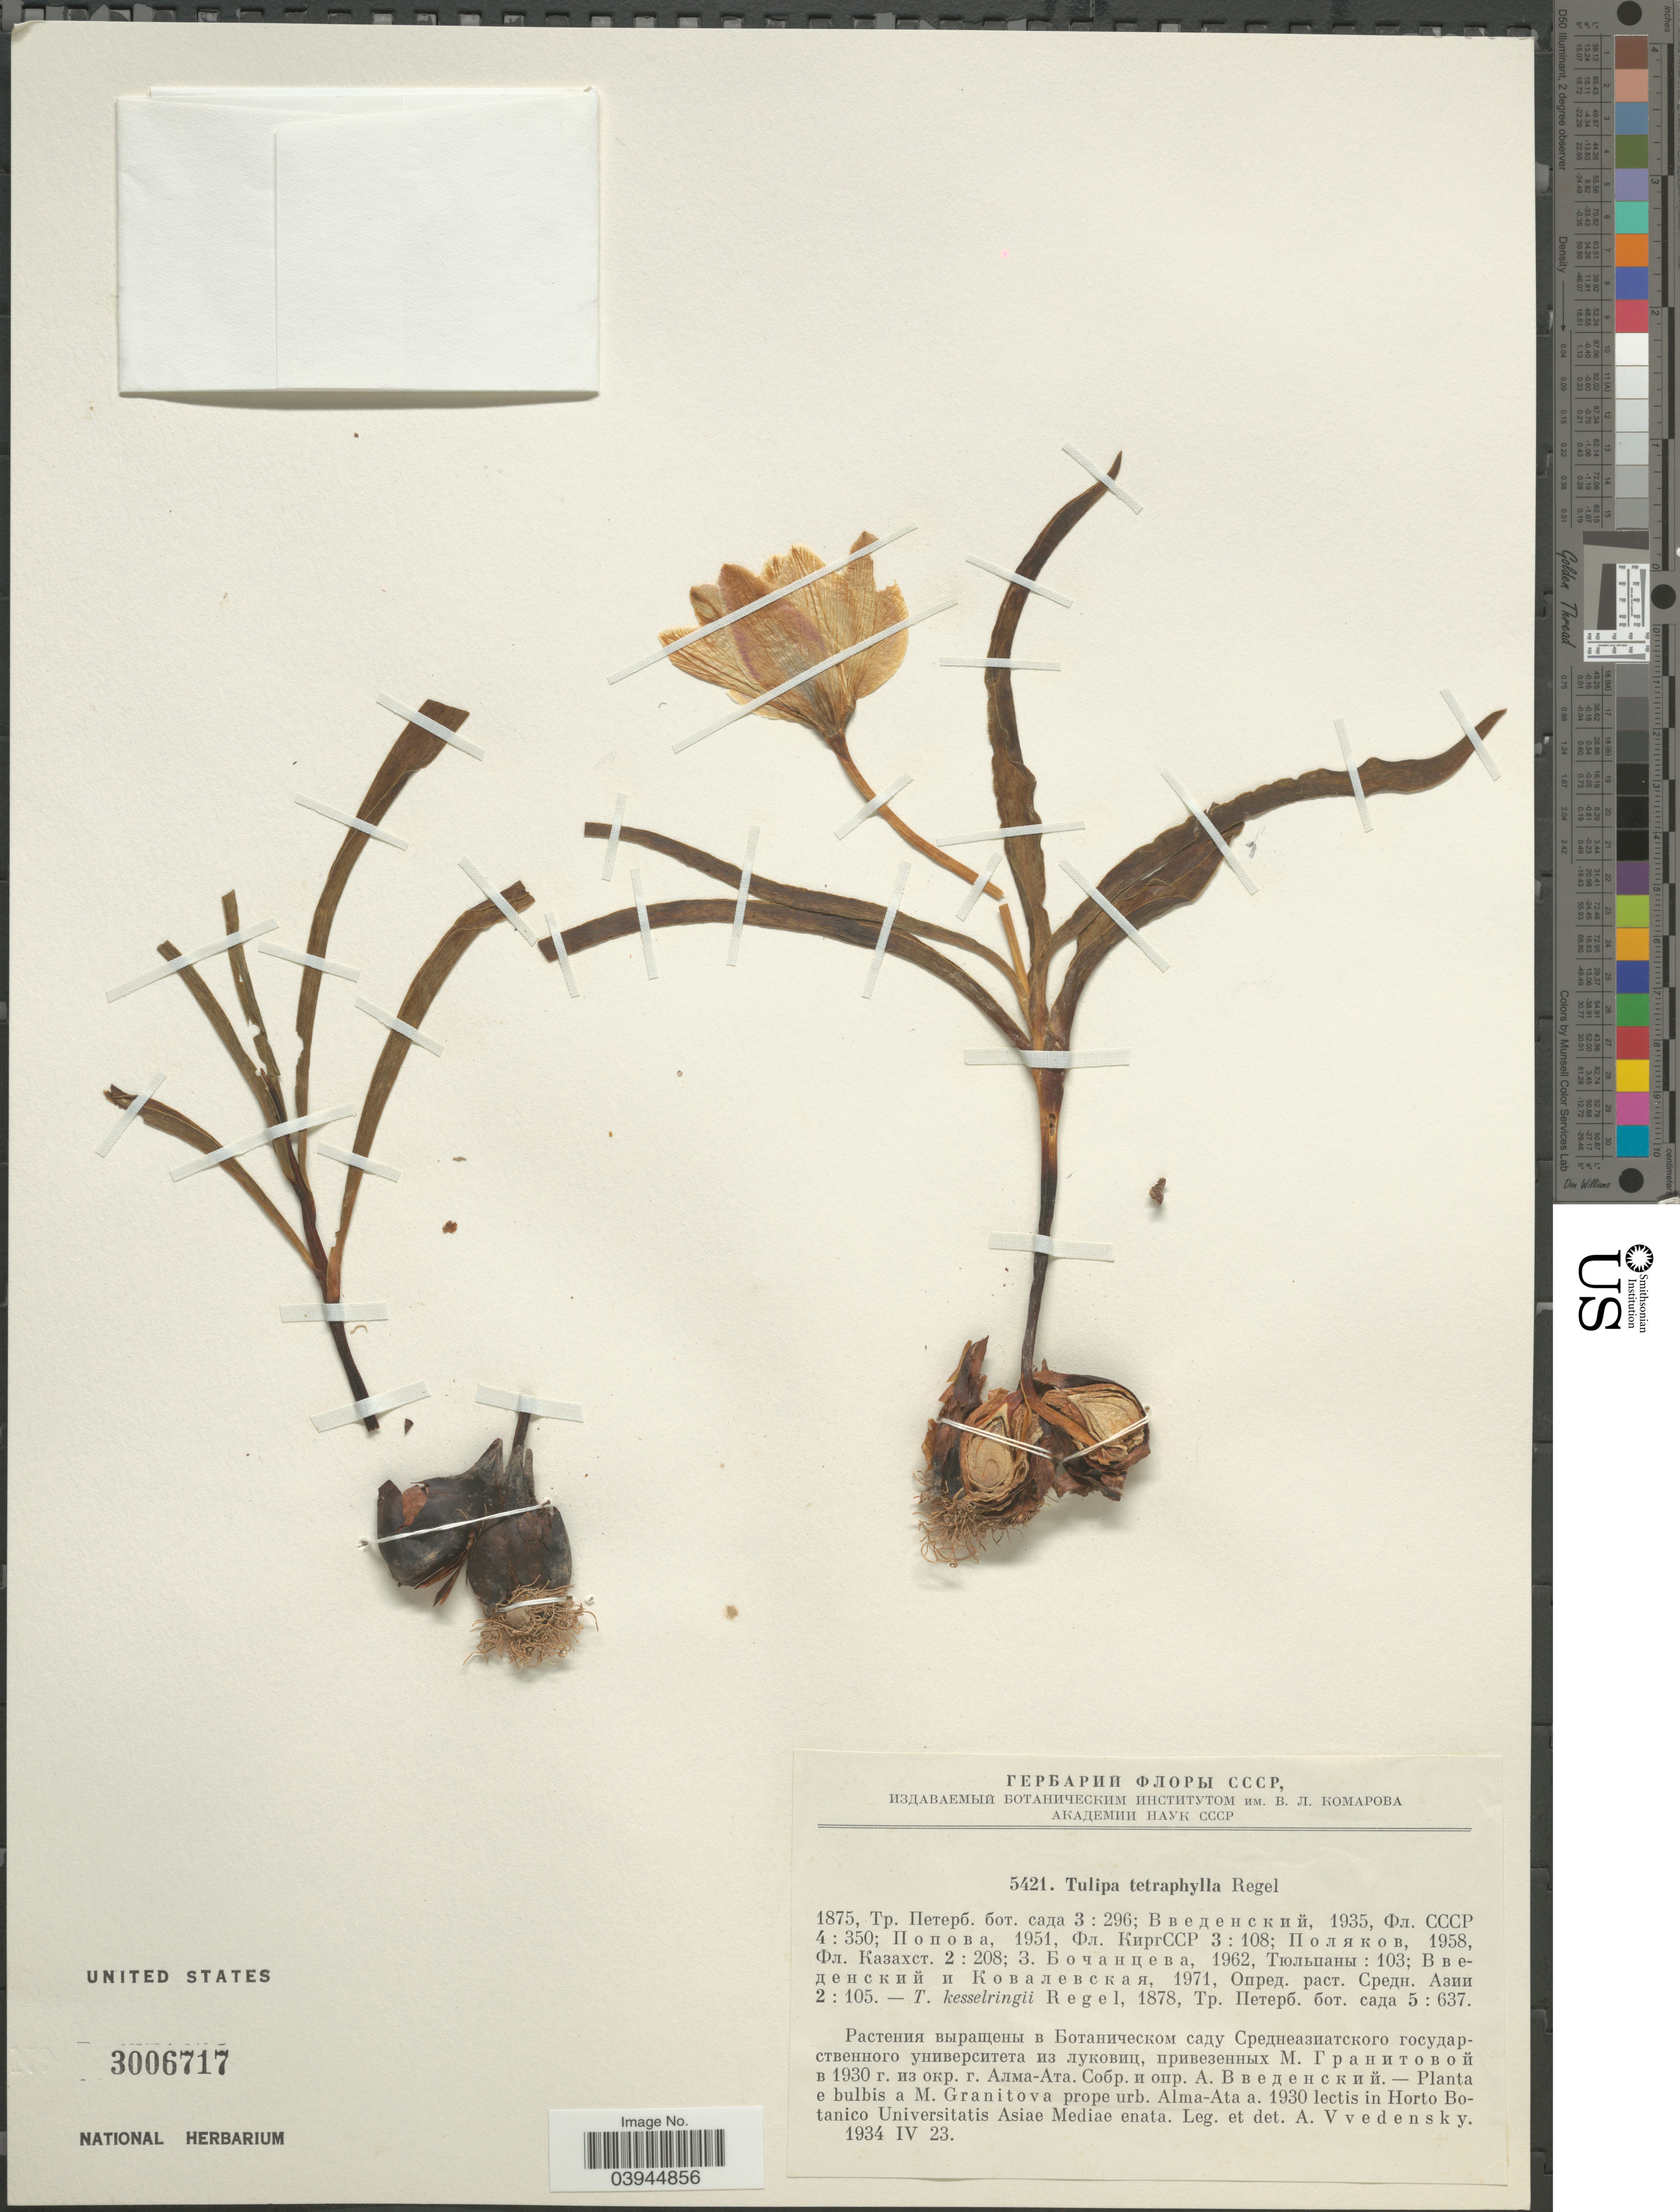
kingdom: Plantae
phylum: Tracheophyta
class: Liliopsida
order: Liliales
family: Liliaceae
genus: Tulipa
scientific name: Tulipa tetraphylla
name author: Regel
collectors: A. Vvedensky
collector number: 5421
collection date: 1934-04-23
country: Kazakhstan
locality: Planta e bulbis a M. Granitova prope urb. Alma-Ata a. 1930 lectis in Horto Botanico Universitatis Asiae Mediae enata.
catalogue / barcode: US 3006717